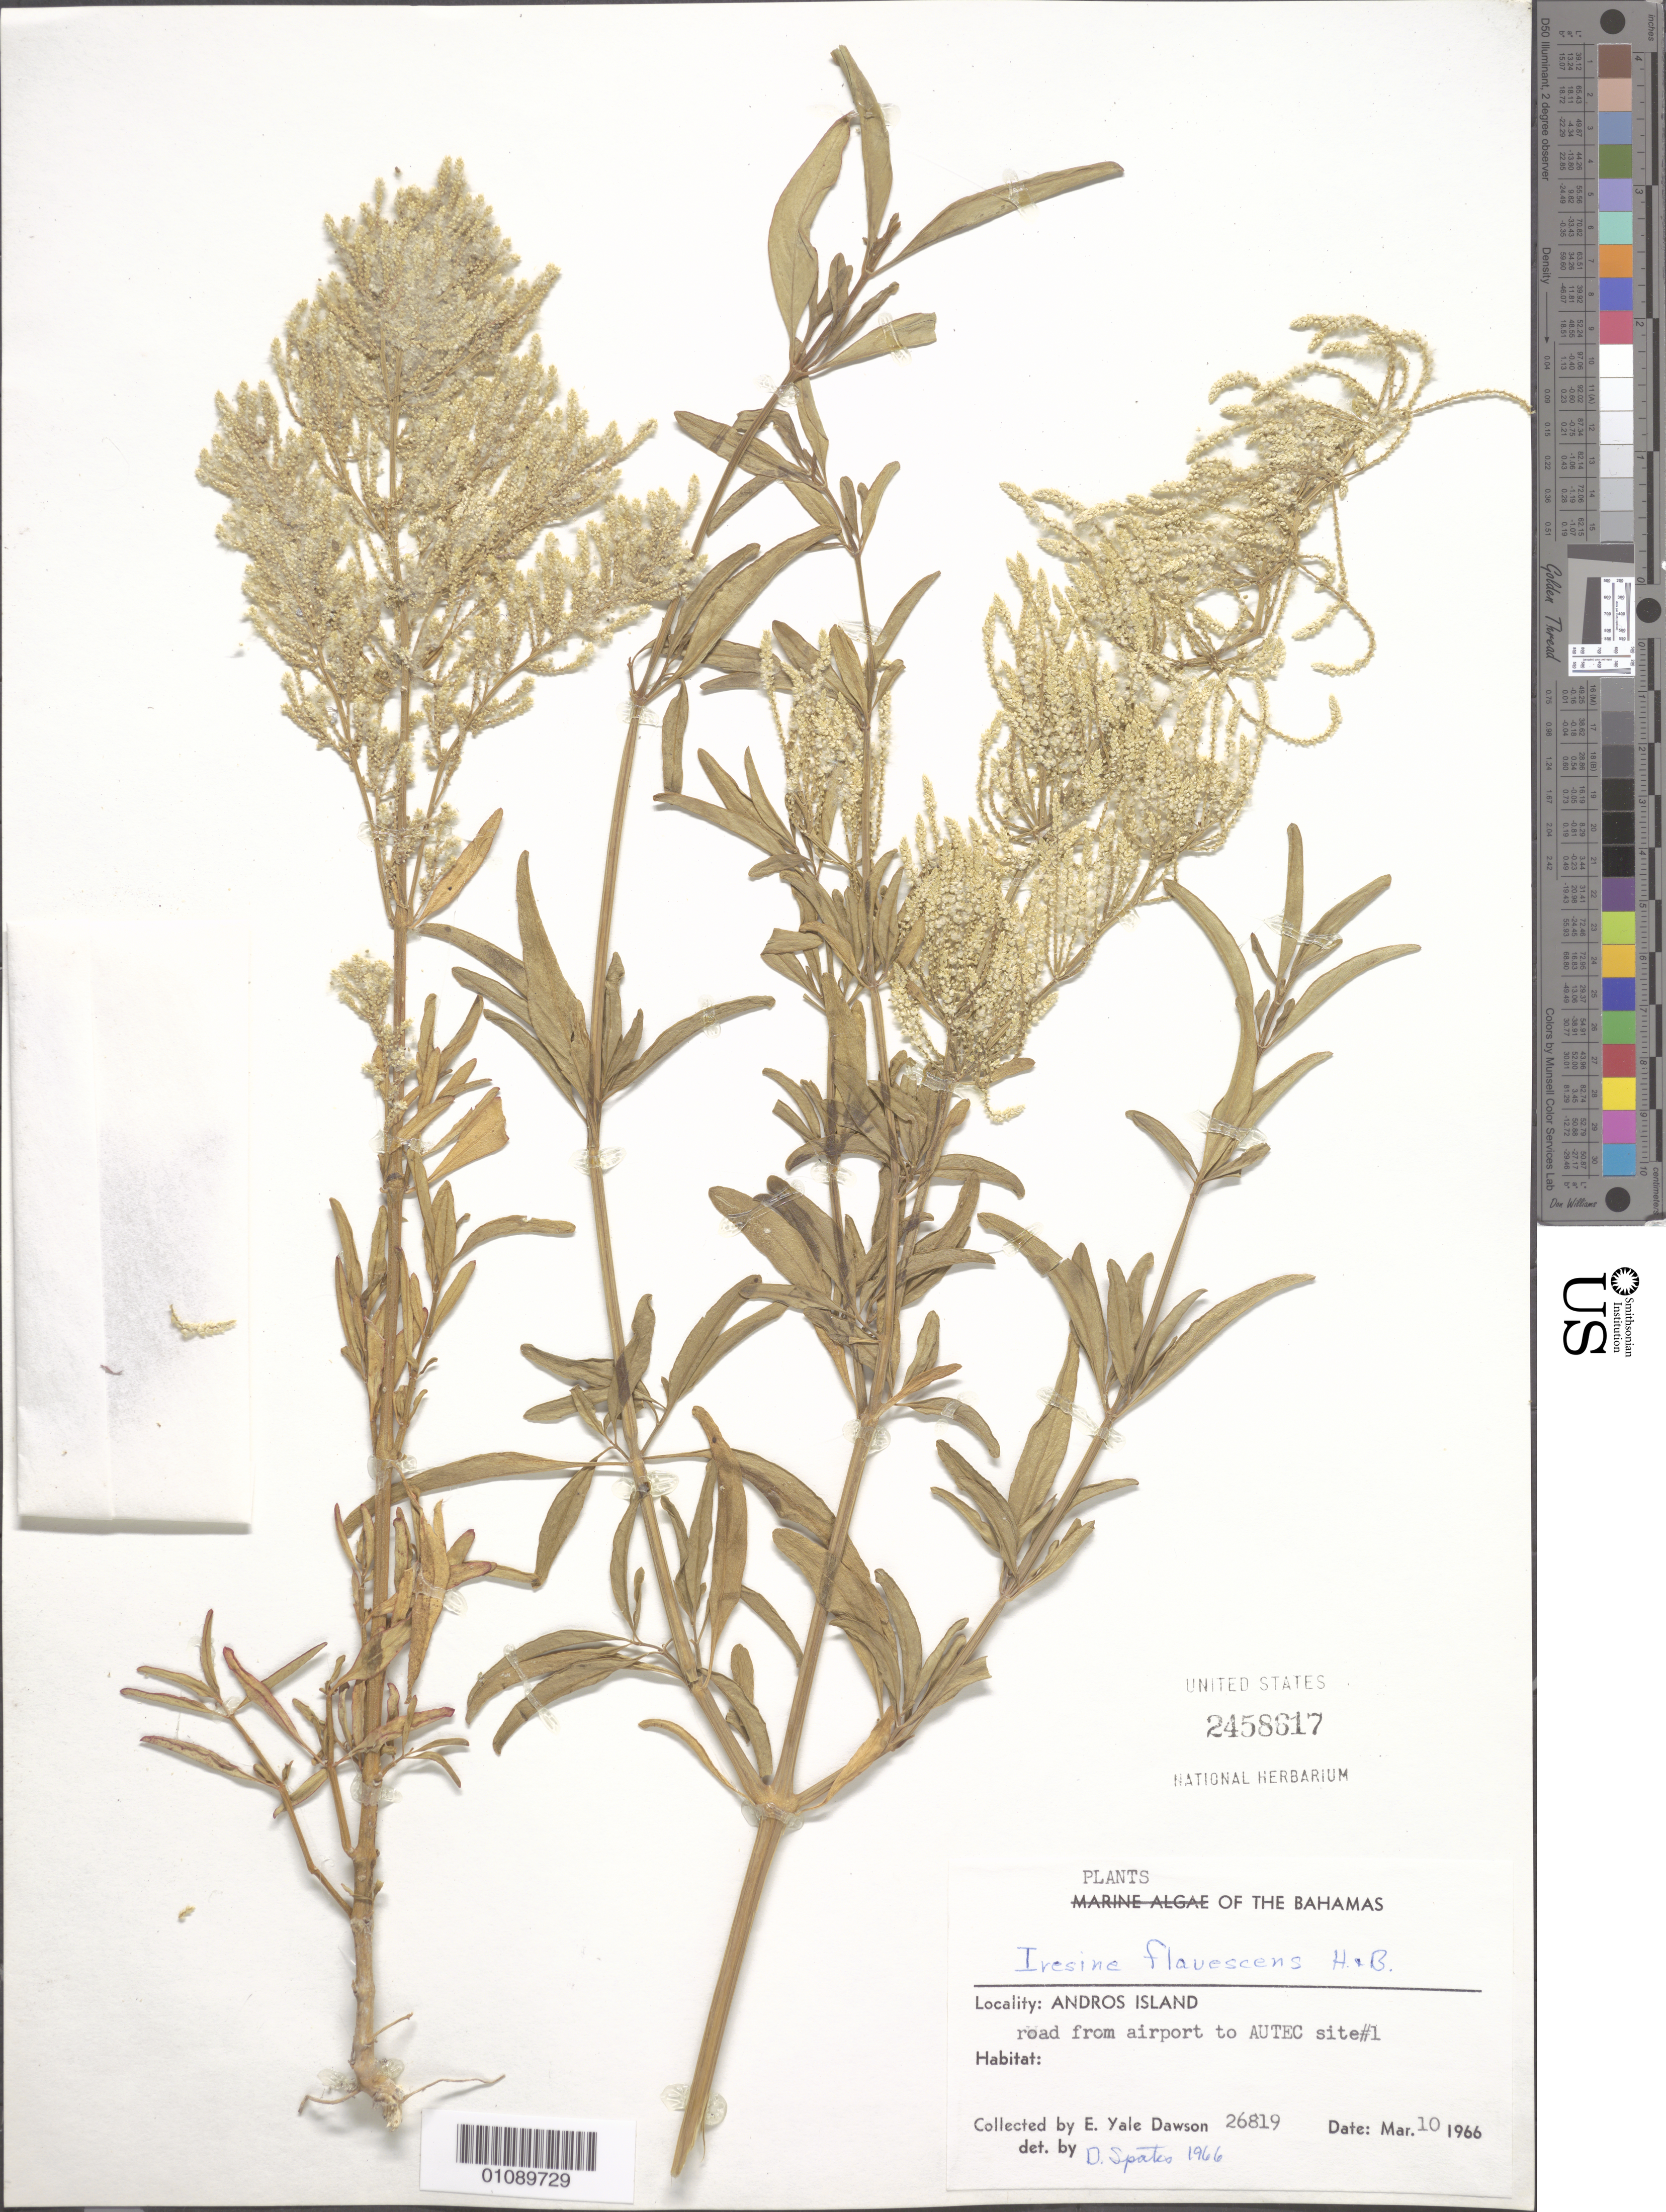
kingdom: Plantae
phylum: Tracheophyta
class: Magnoliopsida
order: Caryophyllales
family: Amaranthaceae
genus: Iresine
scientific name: Iresine flavescens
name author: Humb. & Bonpl. ex Willd.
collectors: E. Y. Dawson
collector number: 26819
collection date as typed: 10 Mar 1966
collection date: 1966-03-10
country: Bahamas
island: Andros I.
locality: Road from airport to Autec site #1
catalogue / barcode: US 2458617